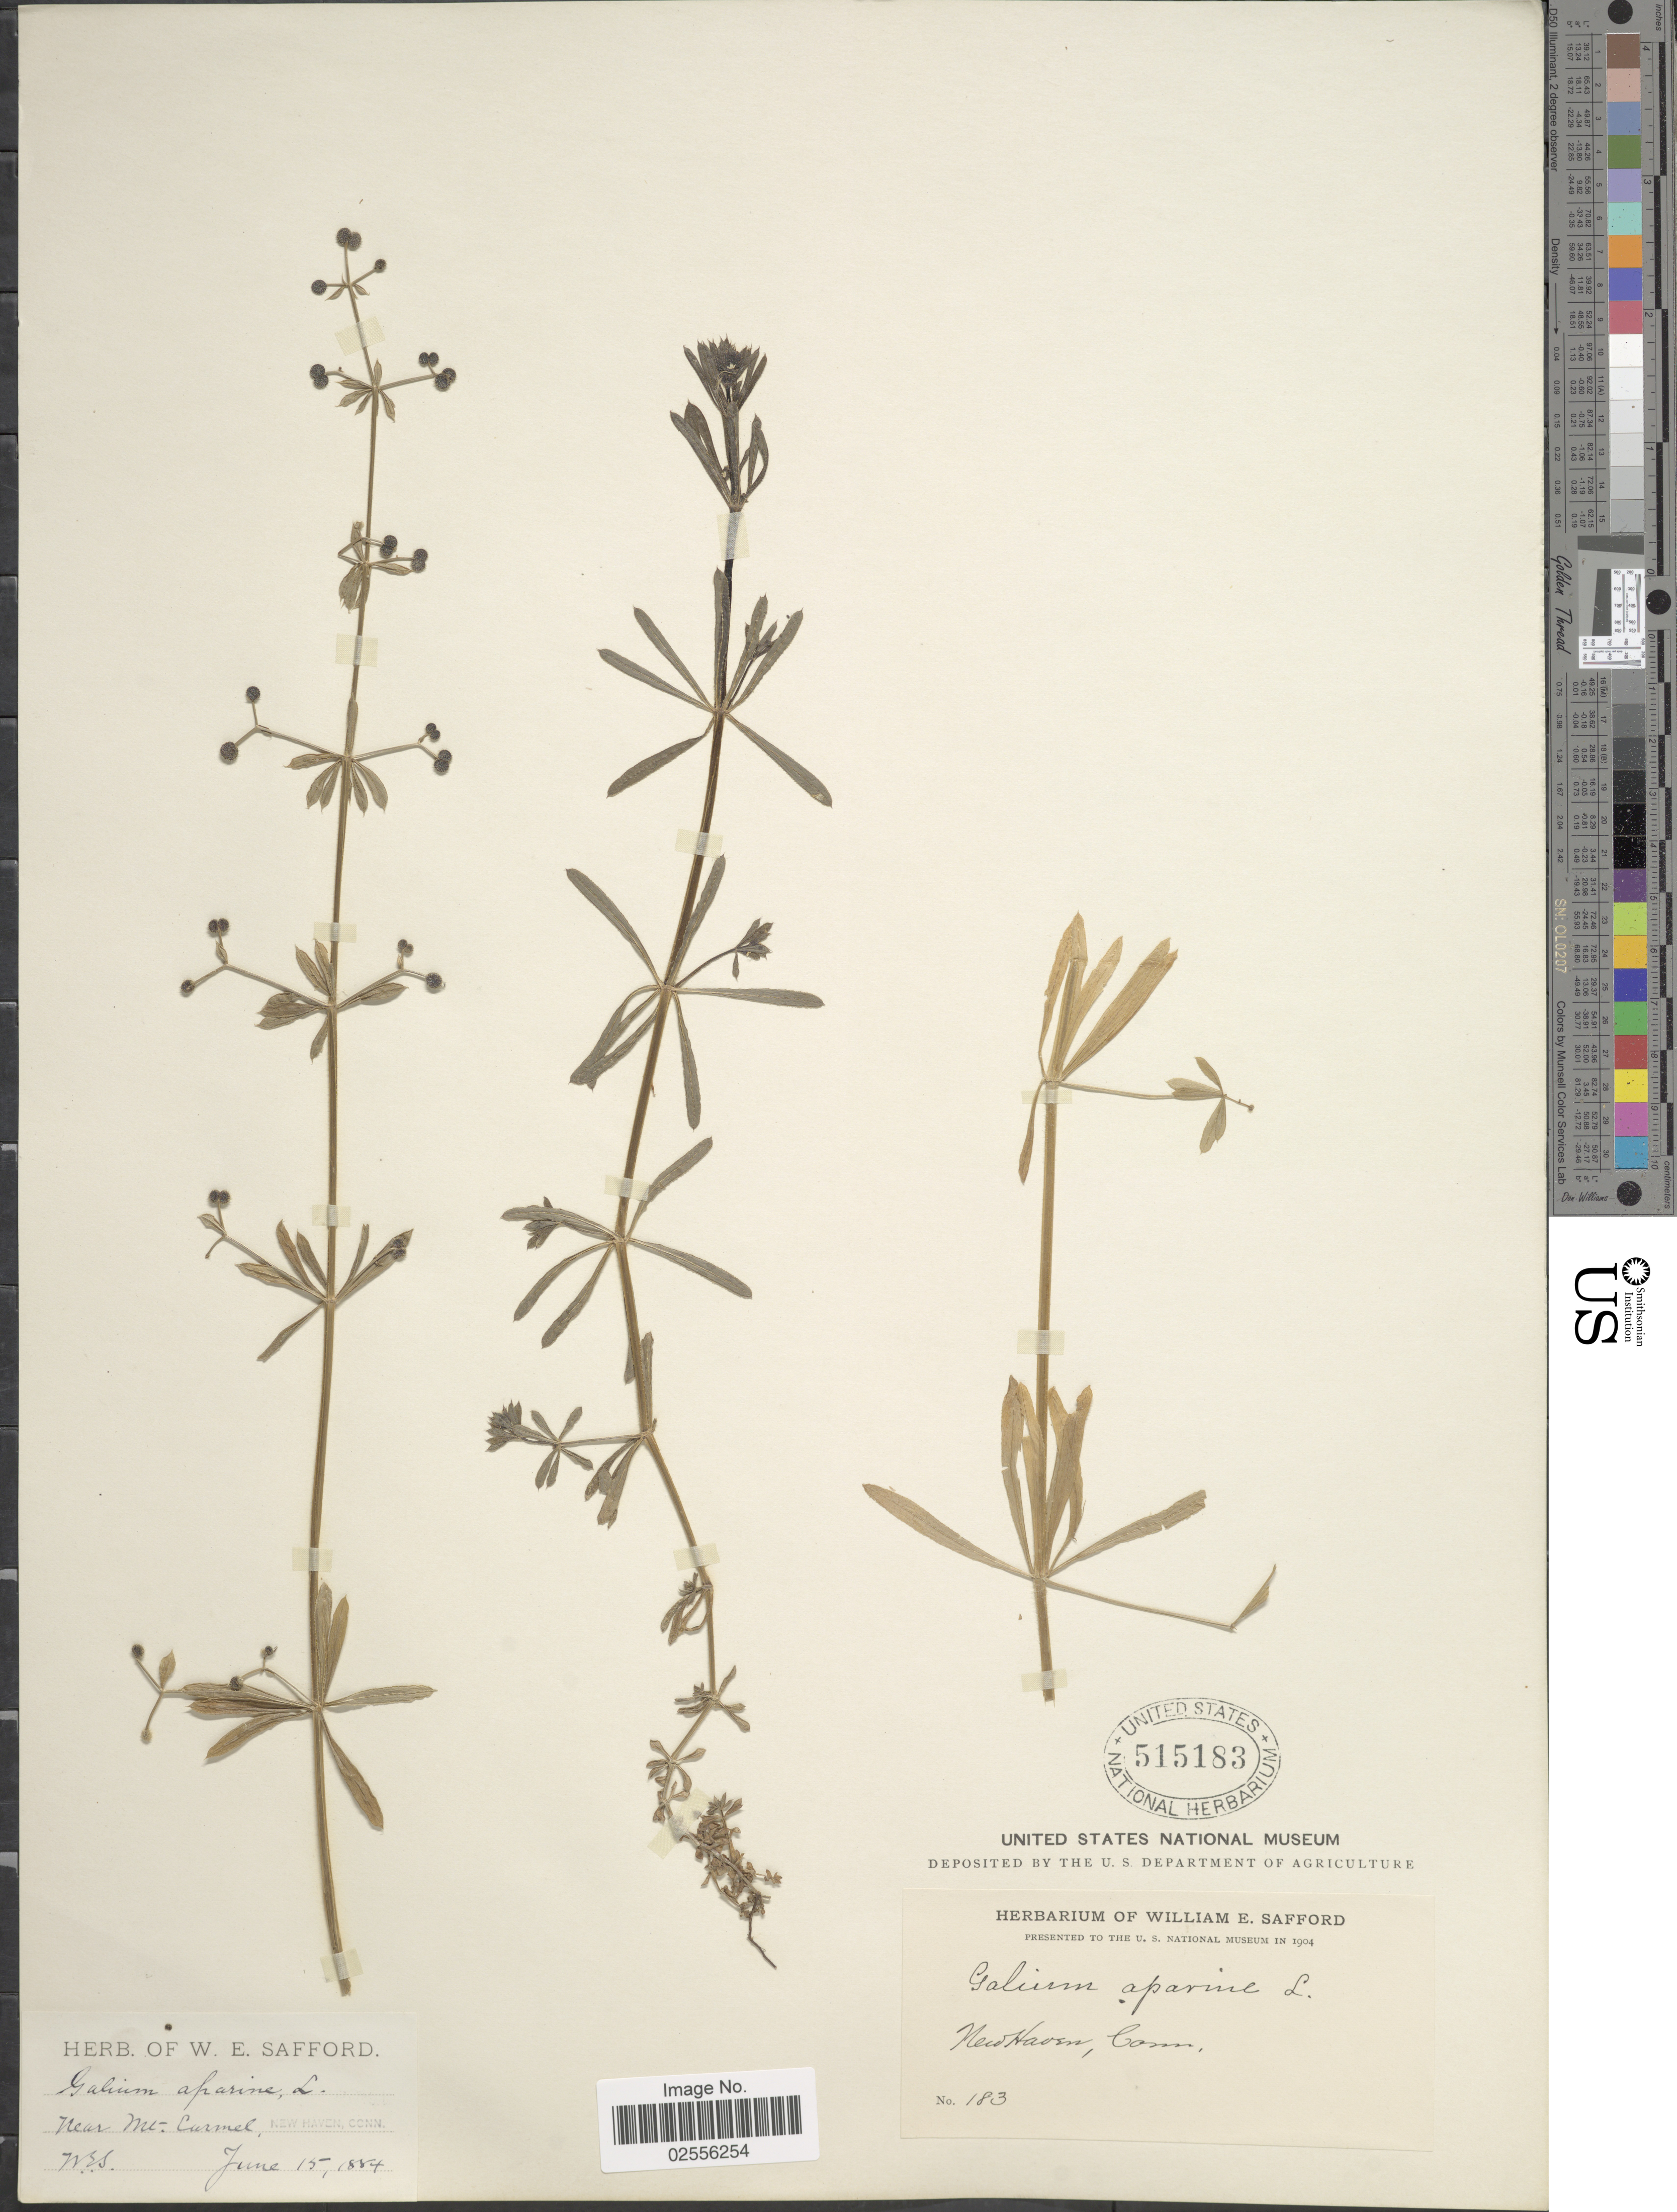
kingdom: Plantae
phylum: Tracheophyta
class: Magnoliopsida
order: Gentianales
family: Rubiaceae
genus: Galium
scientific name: Galium aparine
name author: L.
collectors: W. E. Safford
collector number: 183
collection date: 1884-06-15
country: United States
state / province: Connecticut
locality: Near Mt. Carmel. New Haven.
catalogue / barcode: US 515183